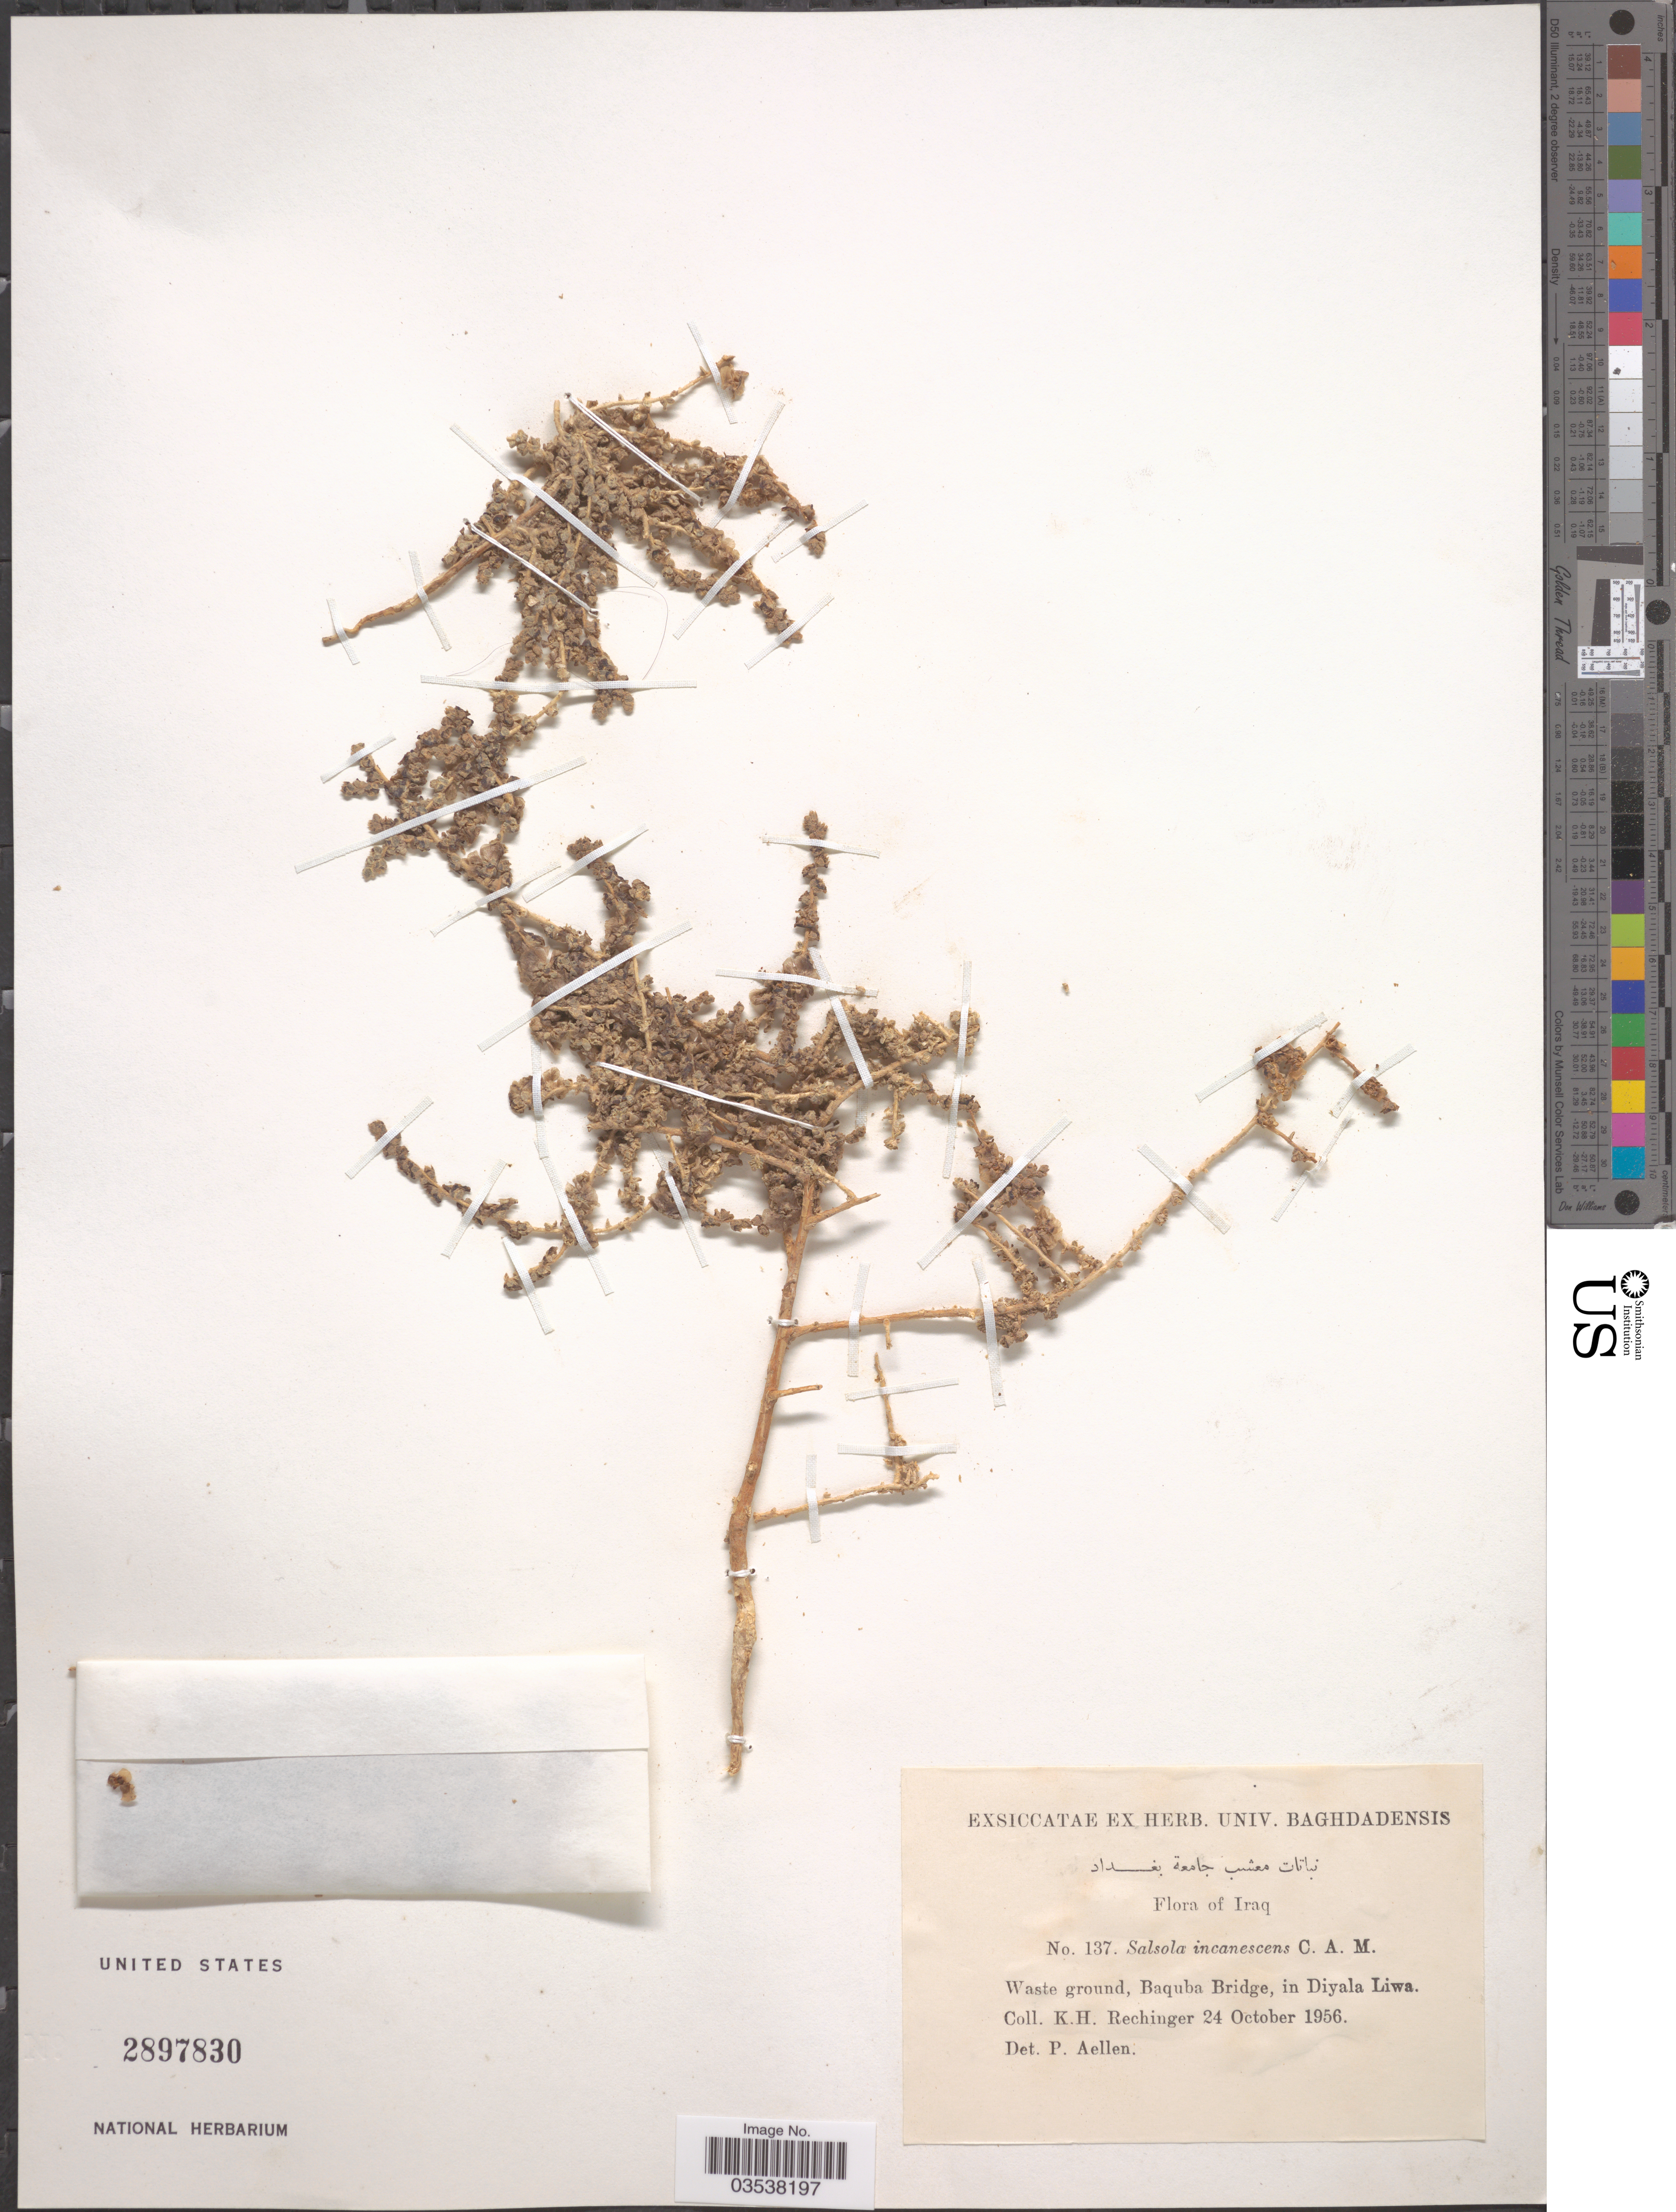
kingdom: Plantae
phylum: Tracheophyta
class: Magnoliopsida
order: Caryophyllales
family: Amaranthaceae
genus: Caroxylon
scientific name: Caroxylon incanescens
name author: (C.A. Mey.) Akhani & Roalson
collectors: K. H. Rechinger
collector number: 137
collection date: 1956-10-24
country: Iraq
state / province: Diyala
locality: Baquba Bridge, in Diyala Liwa.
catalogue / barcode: US 2897830